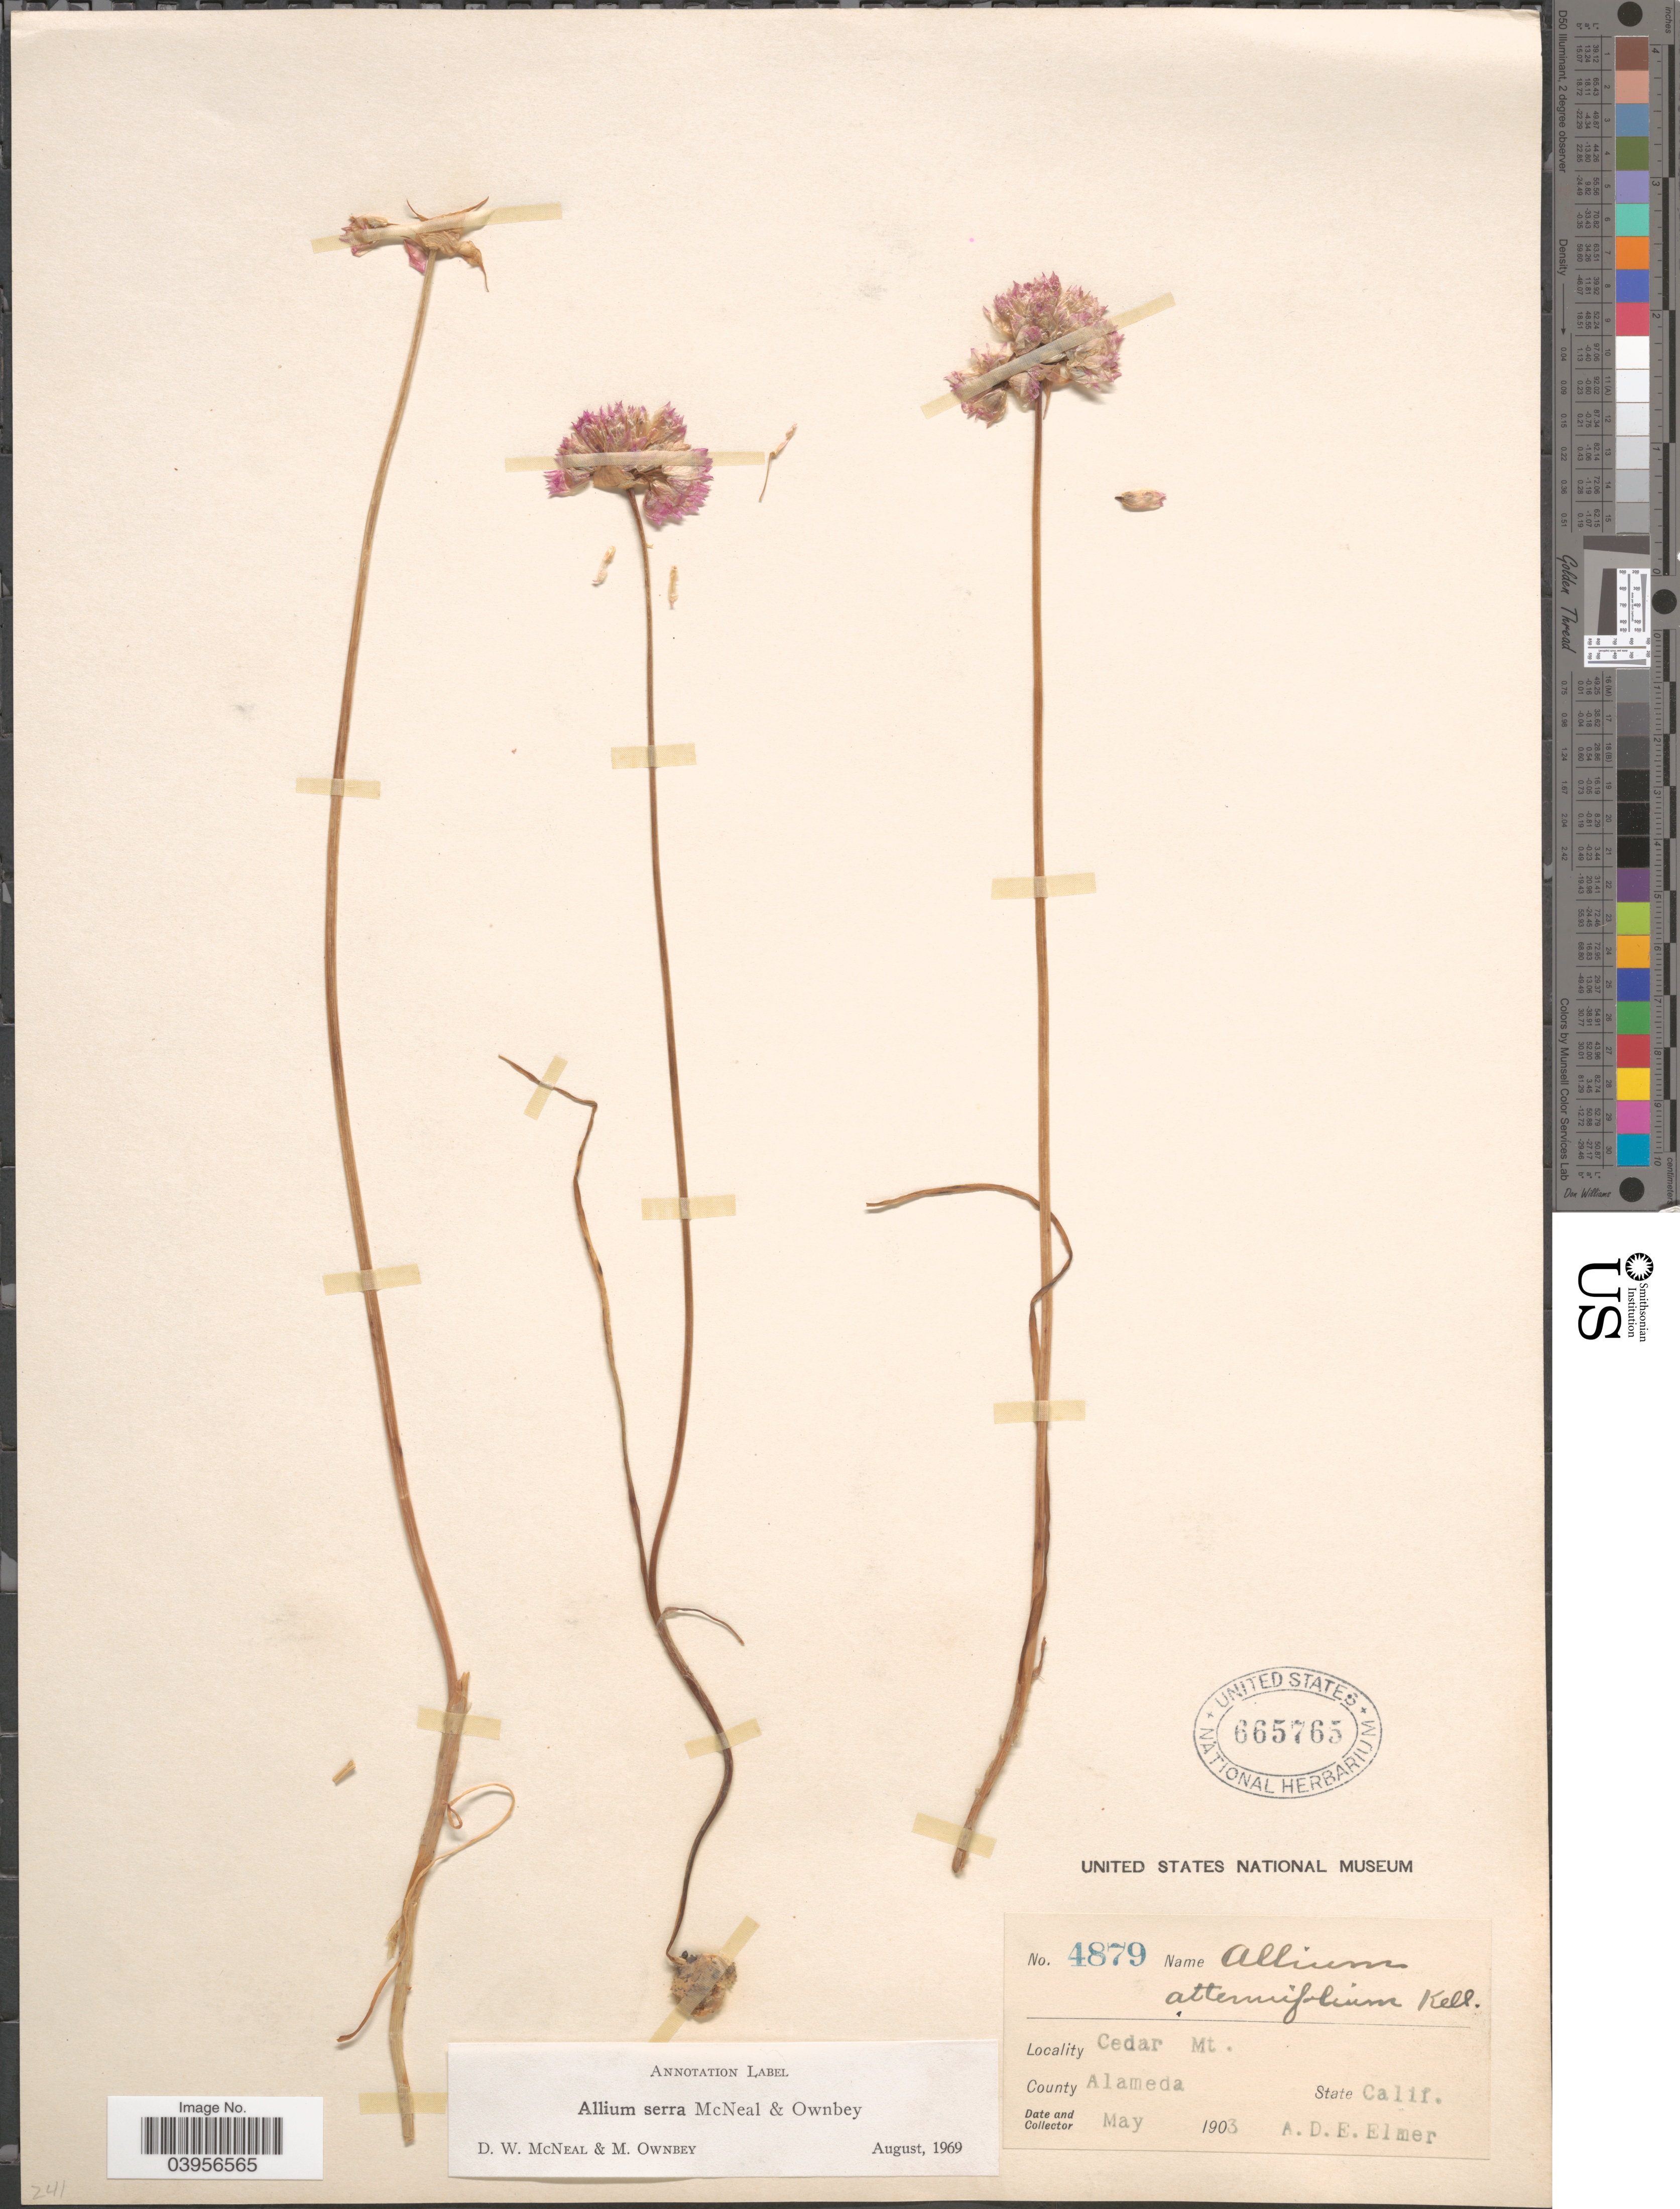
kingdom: Plantae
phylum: Tracheophyta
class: Liliopsida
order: Asparagales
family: Amaryllidaceae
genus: Allium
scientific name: Allium serra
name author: McNeal & Ownbey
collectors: A. D. E. Elmer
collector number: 4879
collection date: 1903-05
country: United States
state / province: California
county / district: Alameda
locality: Cedar Mt. County Alameda.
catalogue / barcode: US 665765